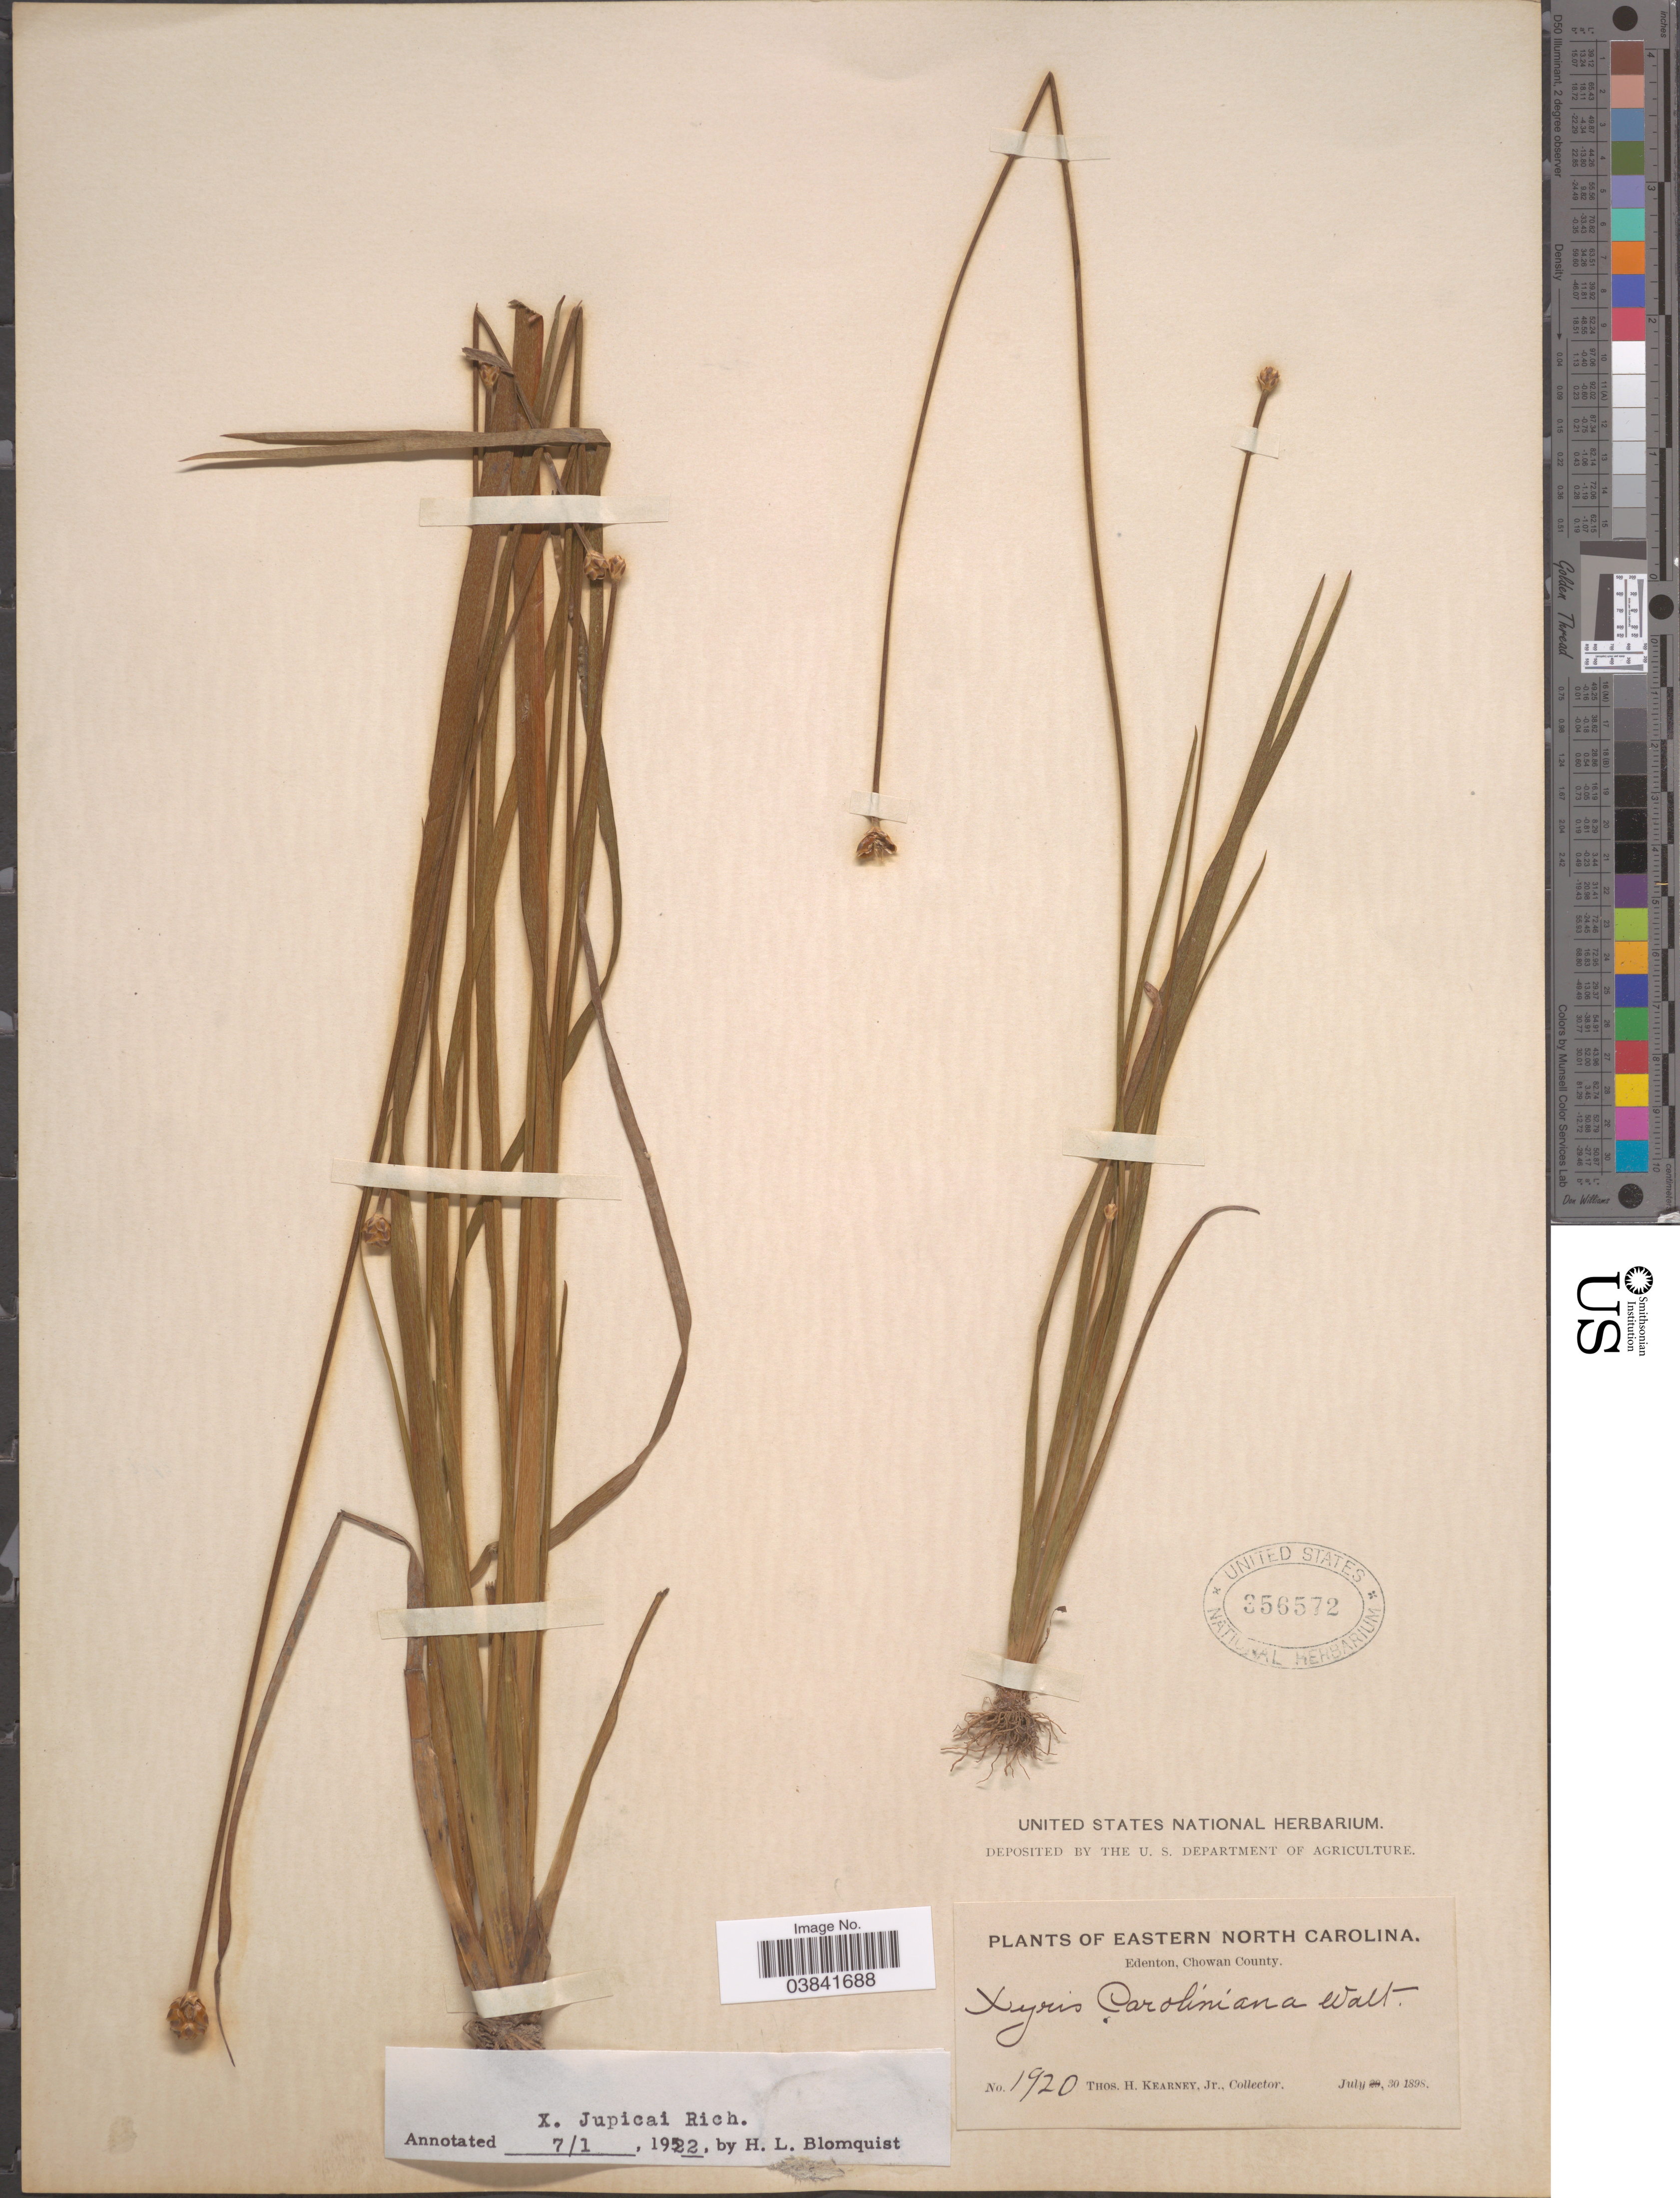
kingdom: Plantae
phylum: Tracheophyta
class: Liliopsida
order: Poales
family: Xyridaceae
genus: Xyris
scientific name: Xyris jupicai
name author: Rich.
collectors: T. H. Kearney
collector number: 1920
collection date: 1898-07-30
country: United States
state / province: North Carolina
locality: Eastern North Carolina. Edenton, Chowan County.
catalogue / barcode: US 356572